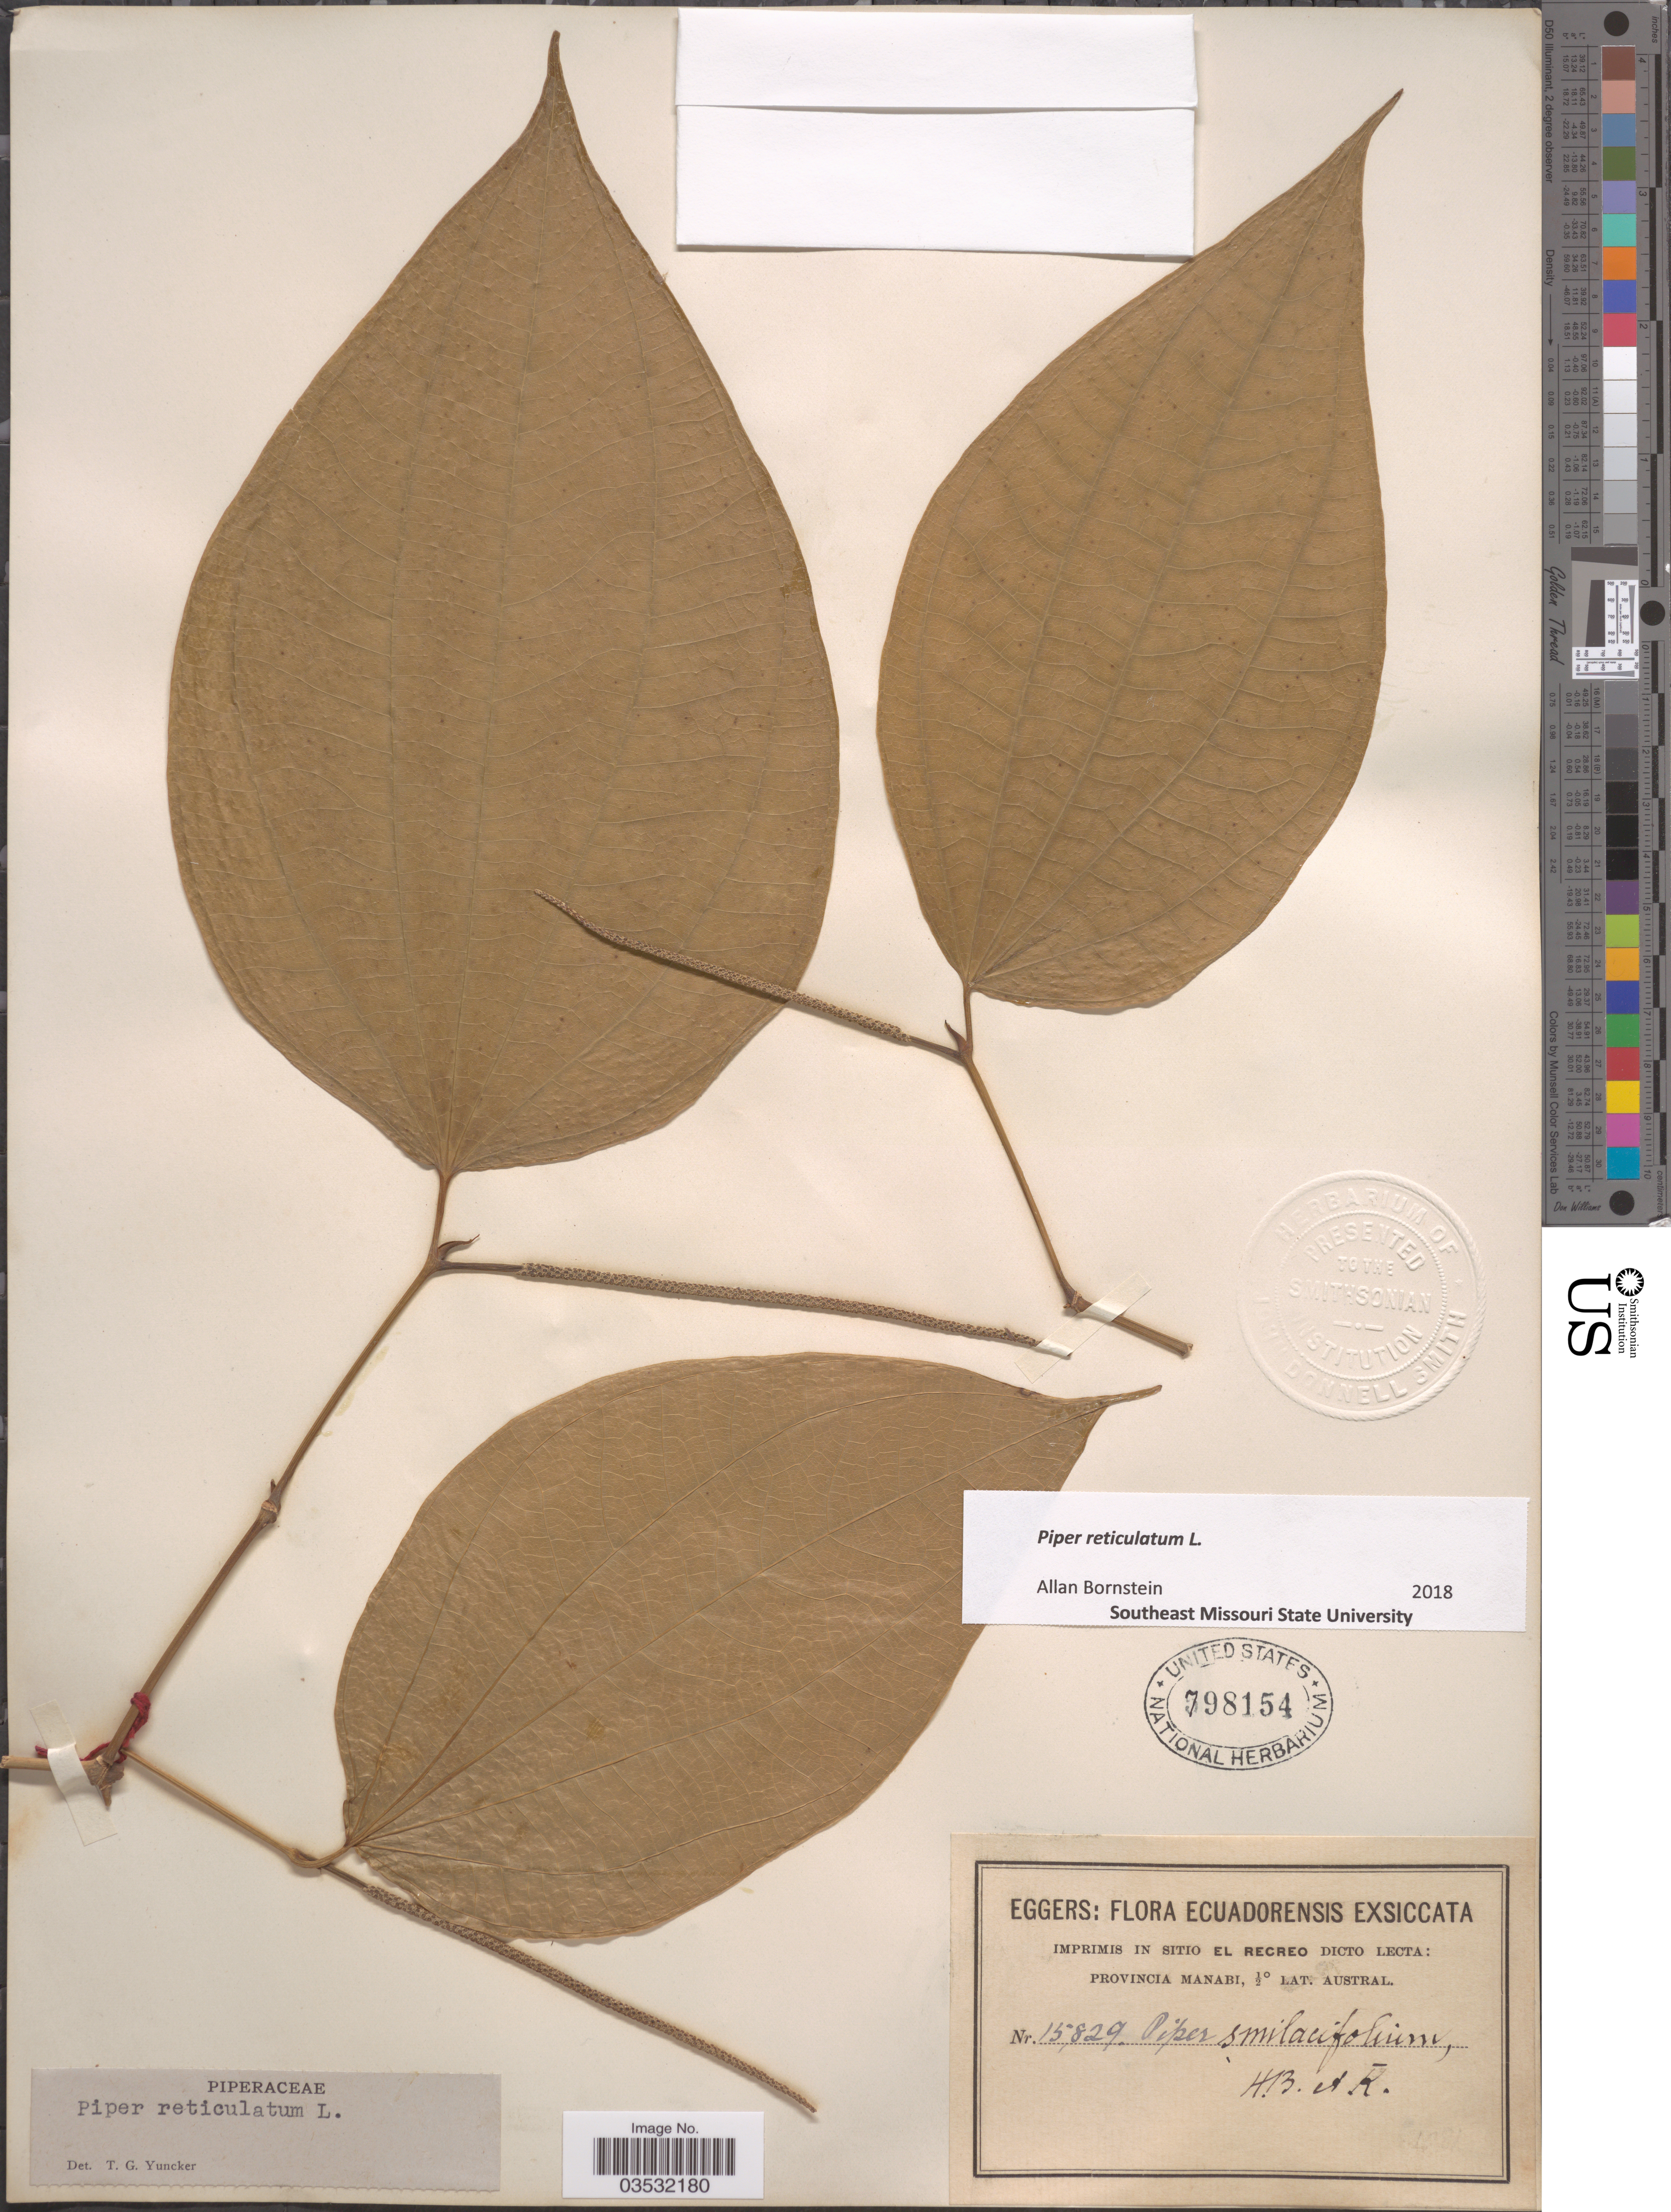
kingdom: Plantae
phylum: Tracheophyta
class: Magnoliopsida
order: Piperales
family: Piperaceae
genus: Piper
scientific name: Piper reticulatum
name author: L.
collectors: -. Eggers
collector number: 15829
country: Ecuador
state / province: Manabí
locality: Imprimis in sitio El Recreo.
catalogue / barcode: US 798154